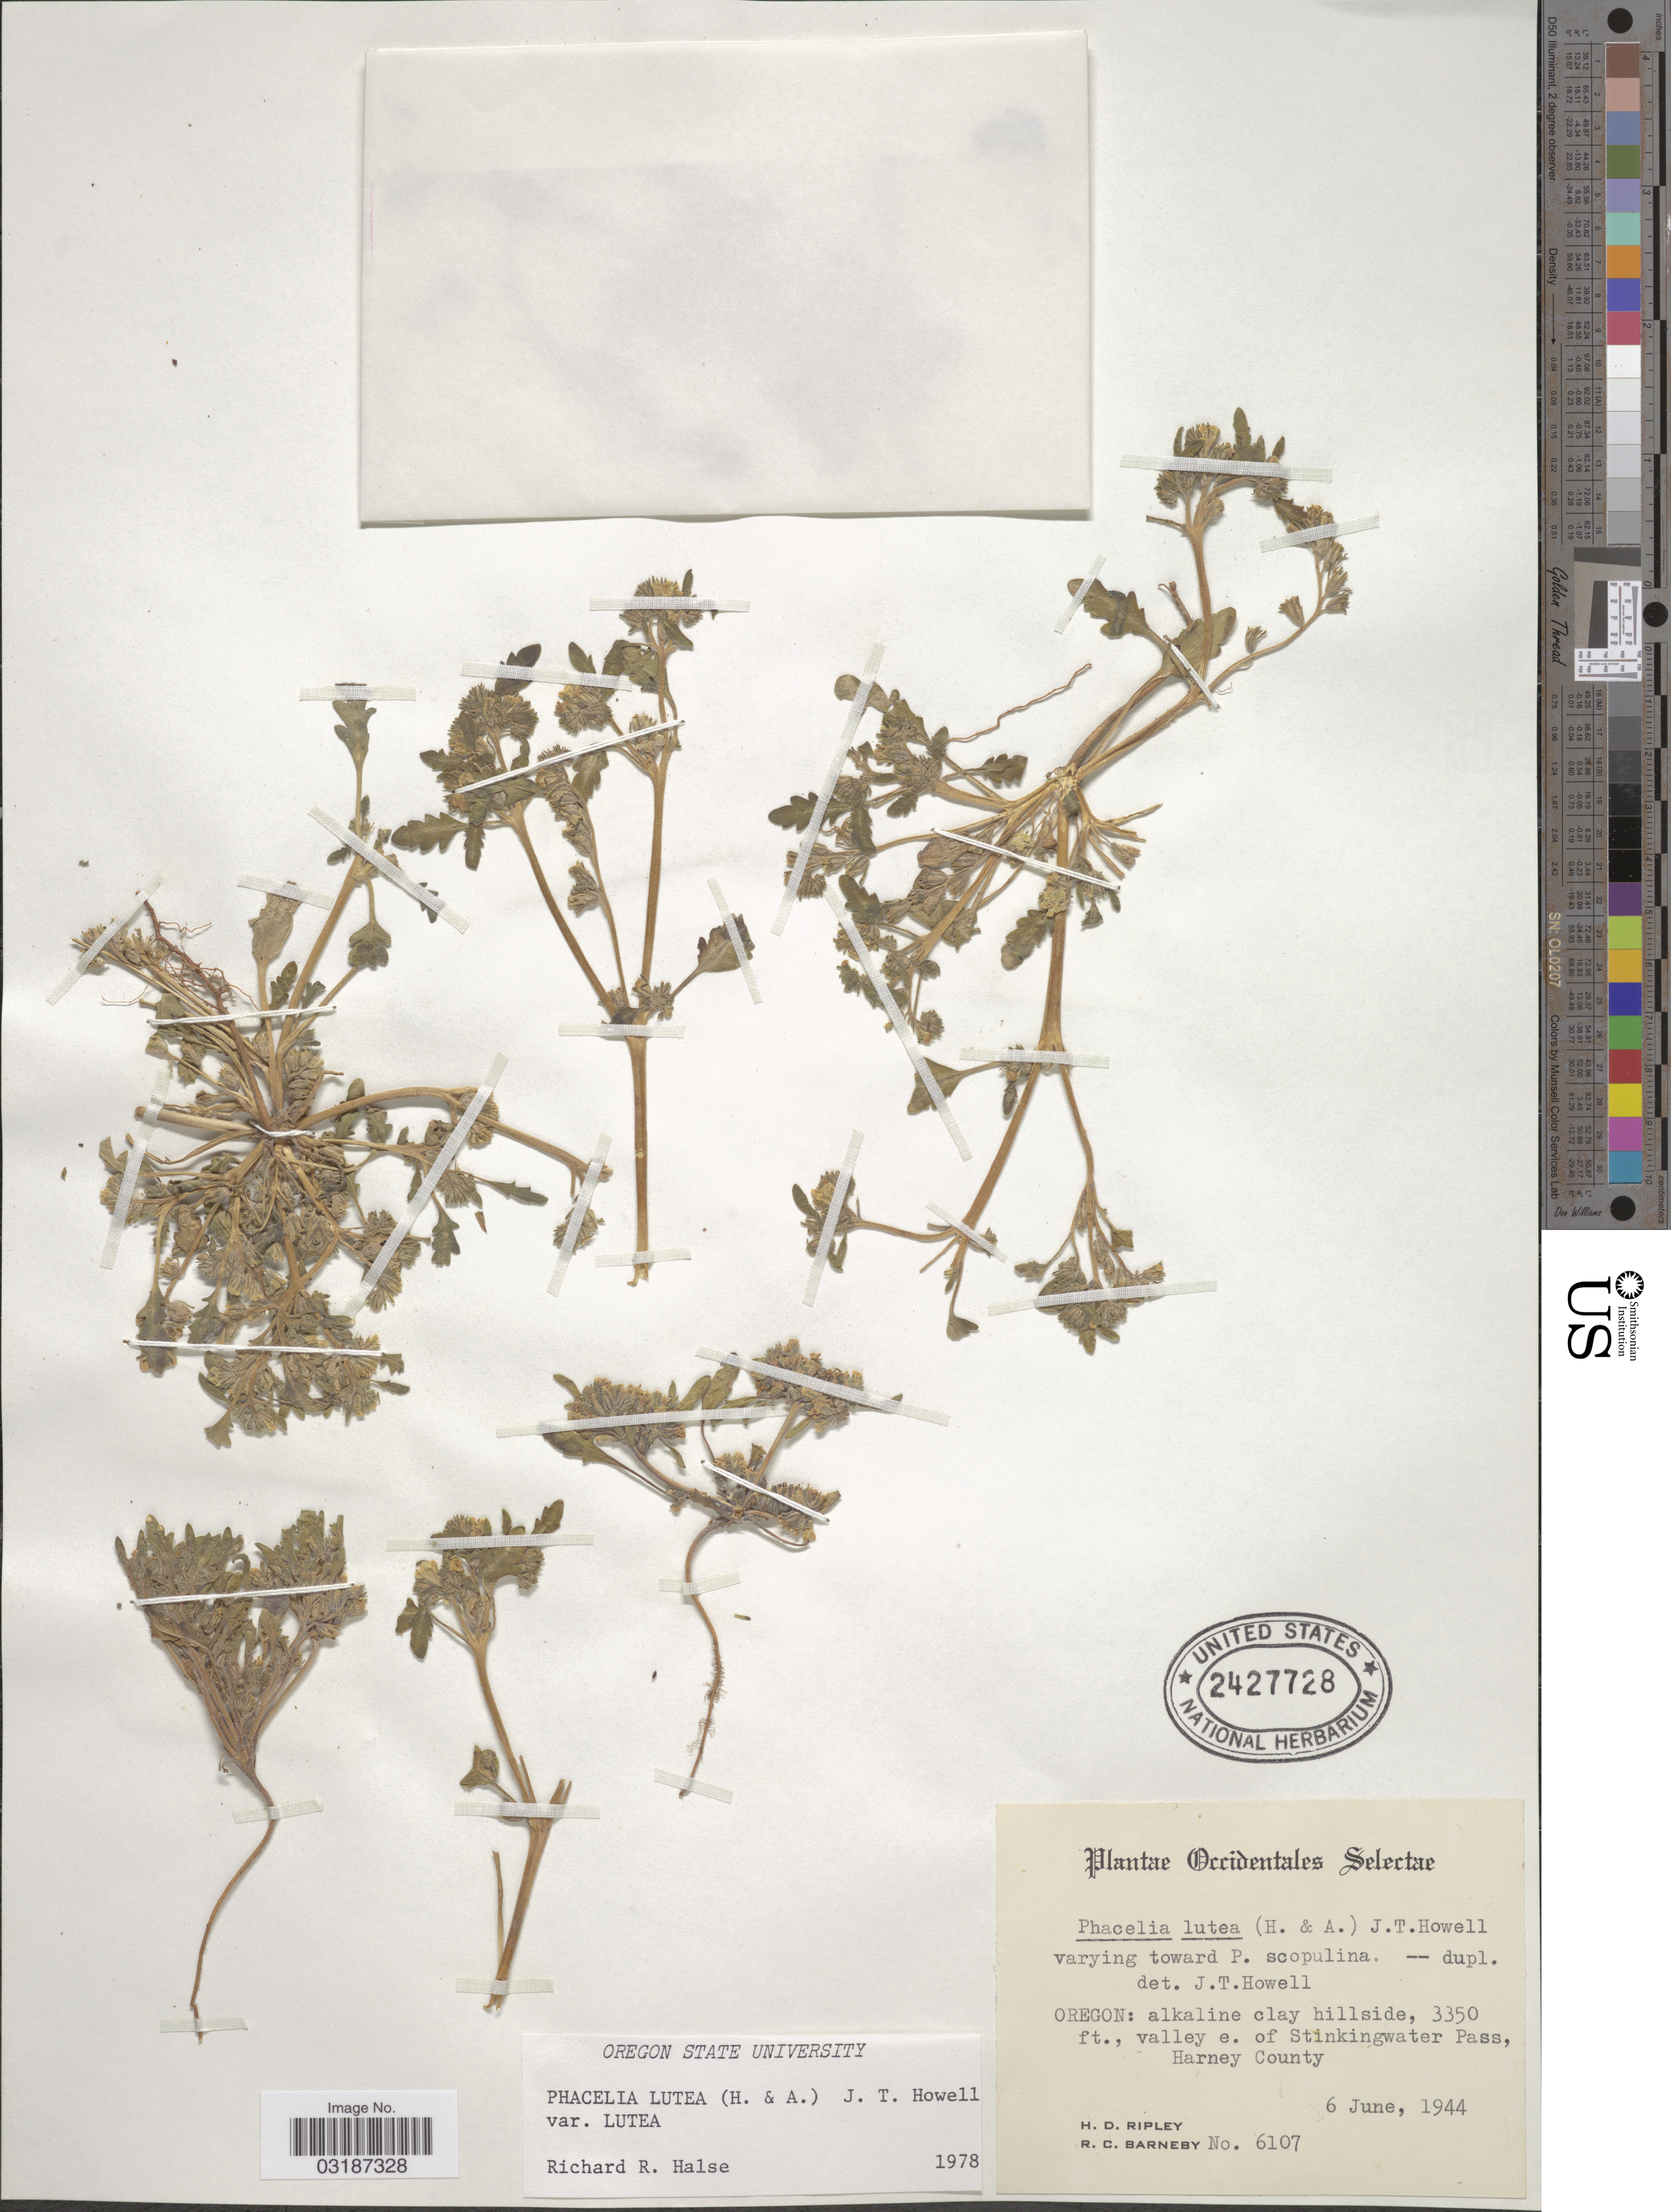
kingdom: Plantae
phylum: Tracheophyta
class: Magnoliopsida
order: Boraginales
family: Hydrophyllaceae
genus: Phacelia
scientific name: Phacelia lutea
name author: (Hook. & Arn.) J.T. Howell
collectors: H. Ripley & R. C. Barneby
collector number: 6107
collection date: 1944-06-06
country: United States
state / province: Oregon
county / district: Harney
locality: Alkaline clay hillside, Valley e. of Stinkingwater Pass, Harney County.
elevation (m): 1021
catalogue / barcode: US 2427728